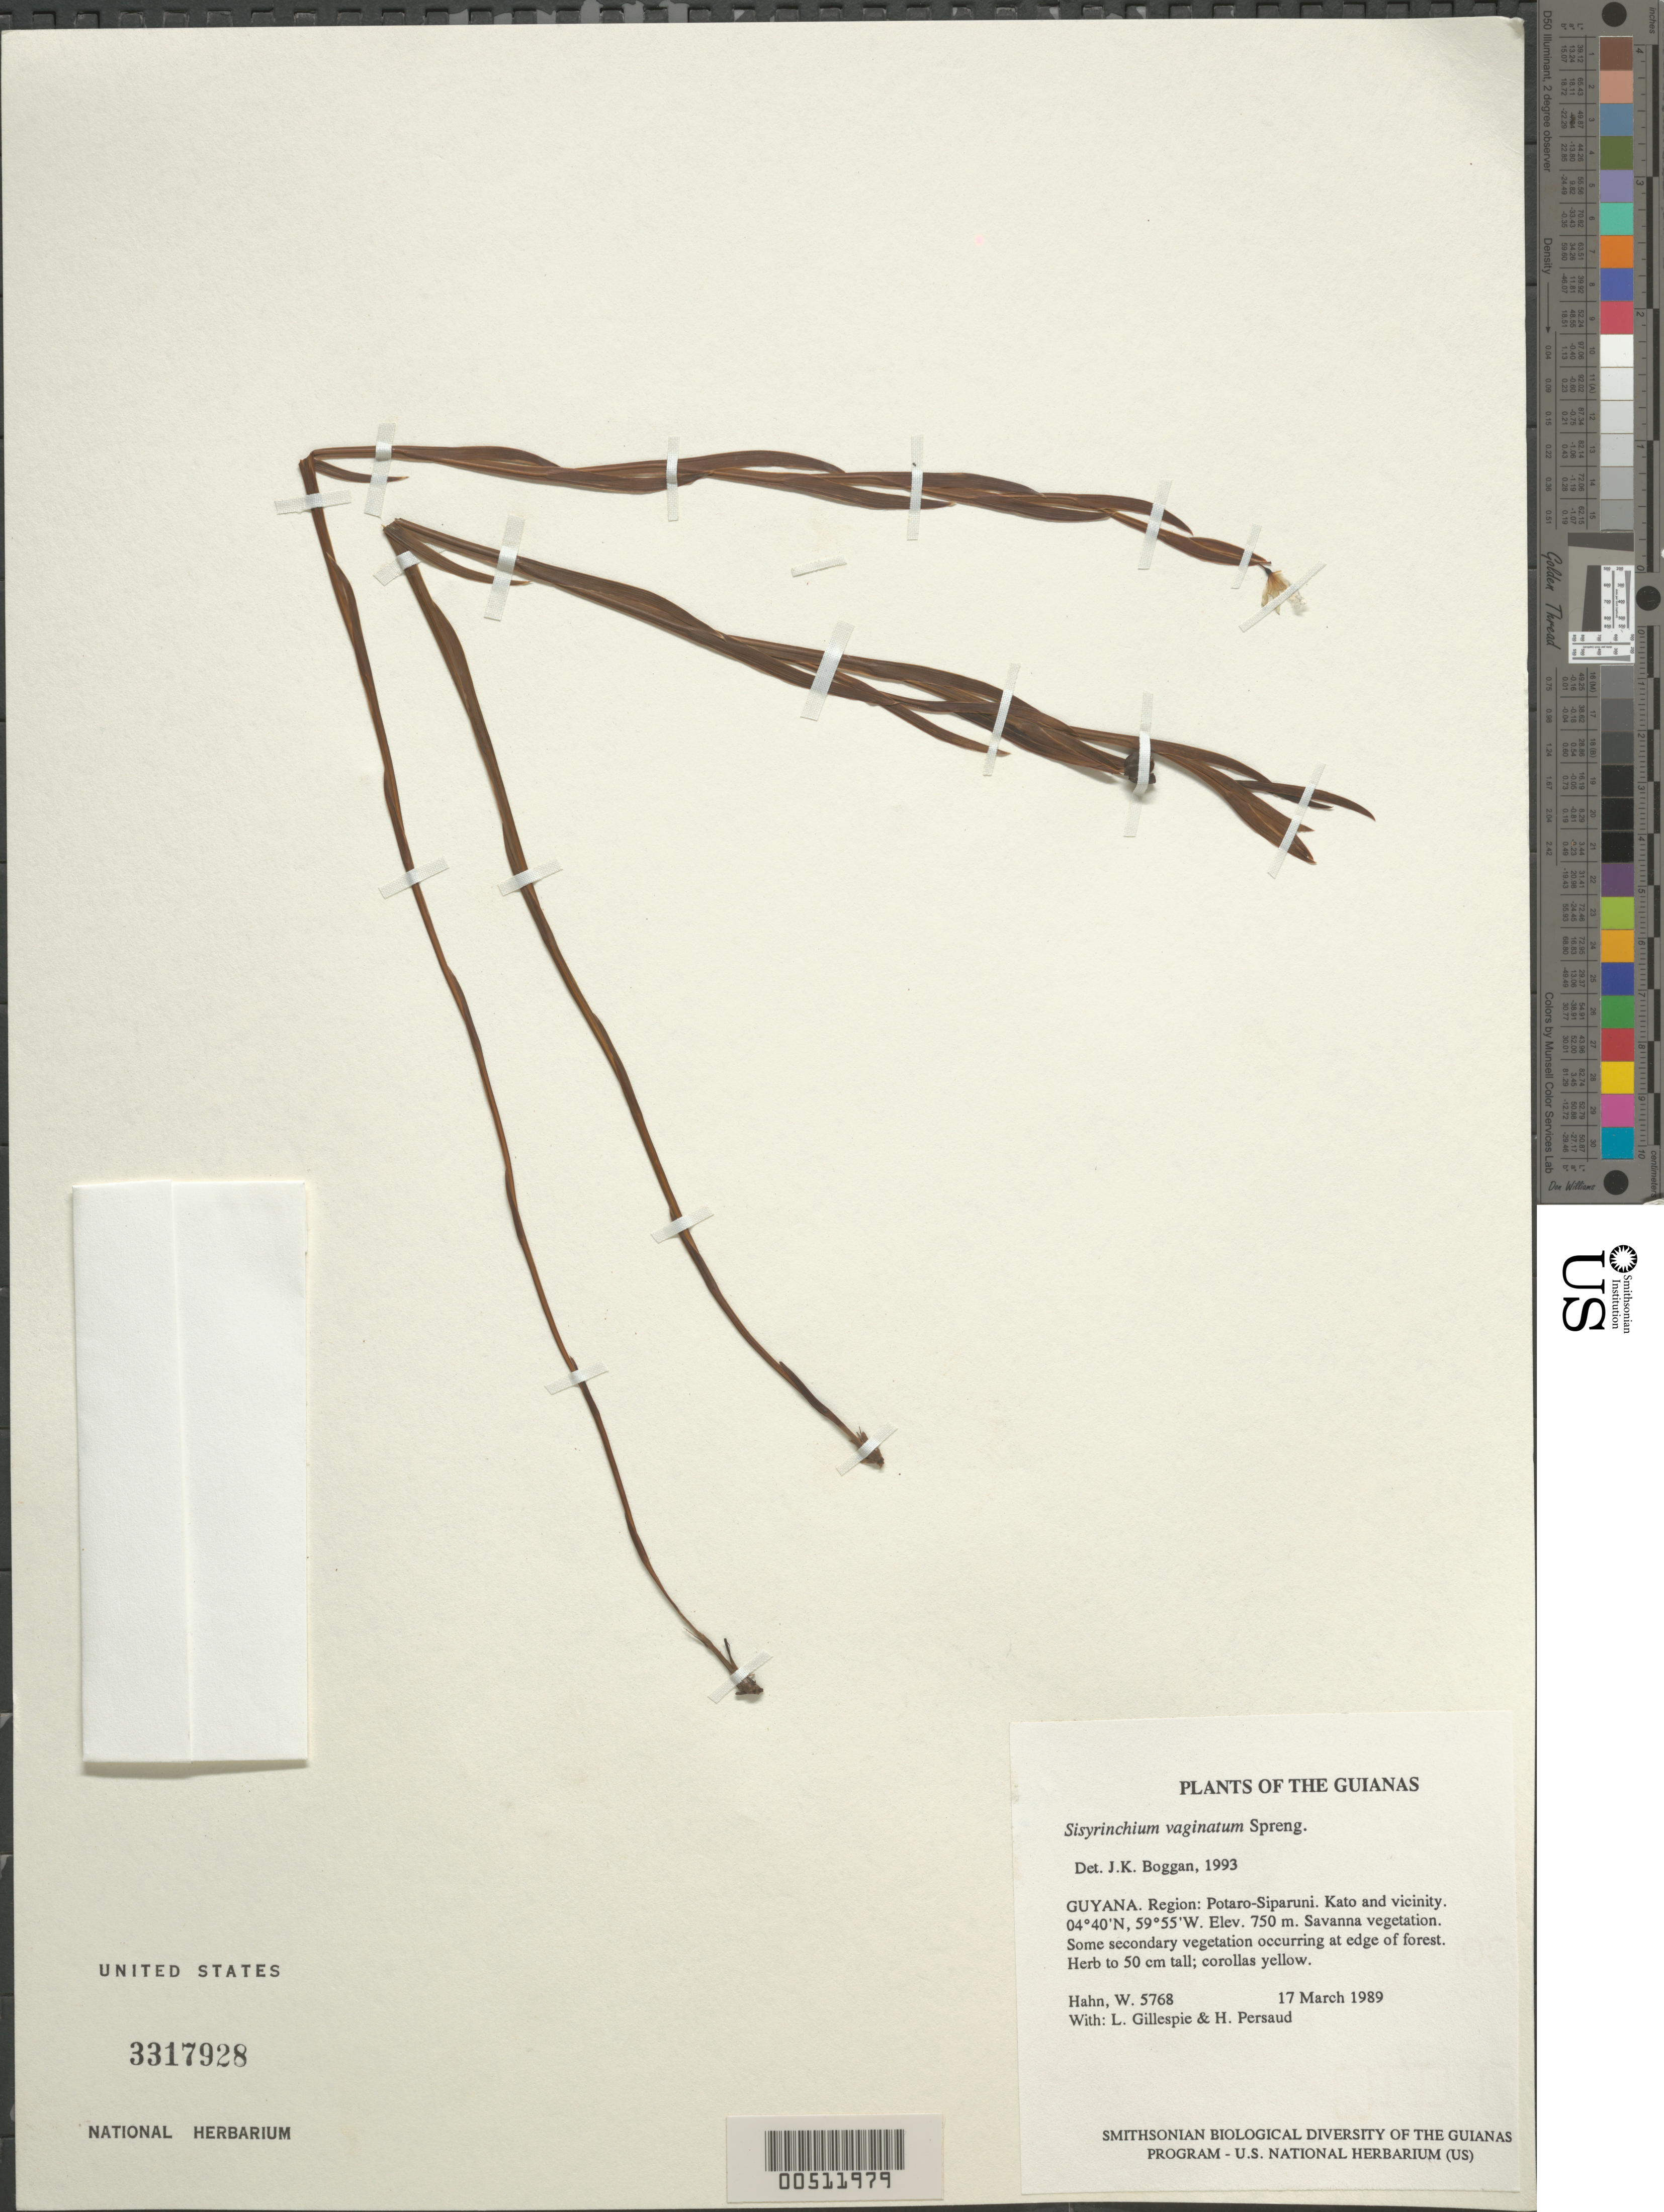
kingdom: Plantae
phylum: Tracheophyta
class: Liliopsida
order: Asparagales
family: Iridaceae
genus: Sisyrinchium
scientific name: Sisyrinchium vaginatum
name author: Spreng.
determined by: Boggan, J. K., (US), NMNH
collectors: W. Hahn, L. J. Gillespie & H. Persaud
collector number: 5768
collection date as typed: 17 March 1989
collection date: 1989-03-17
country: Guyana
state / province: Potaro-Siparuni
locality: Kato and vicinity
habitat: Savanna vegetation. Some secondary vegetation occurring at edge of forest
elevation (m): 750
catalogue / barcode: US 3317928